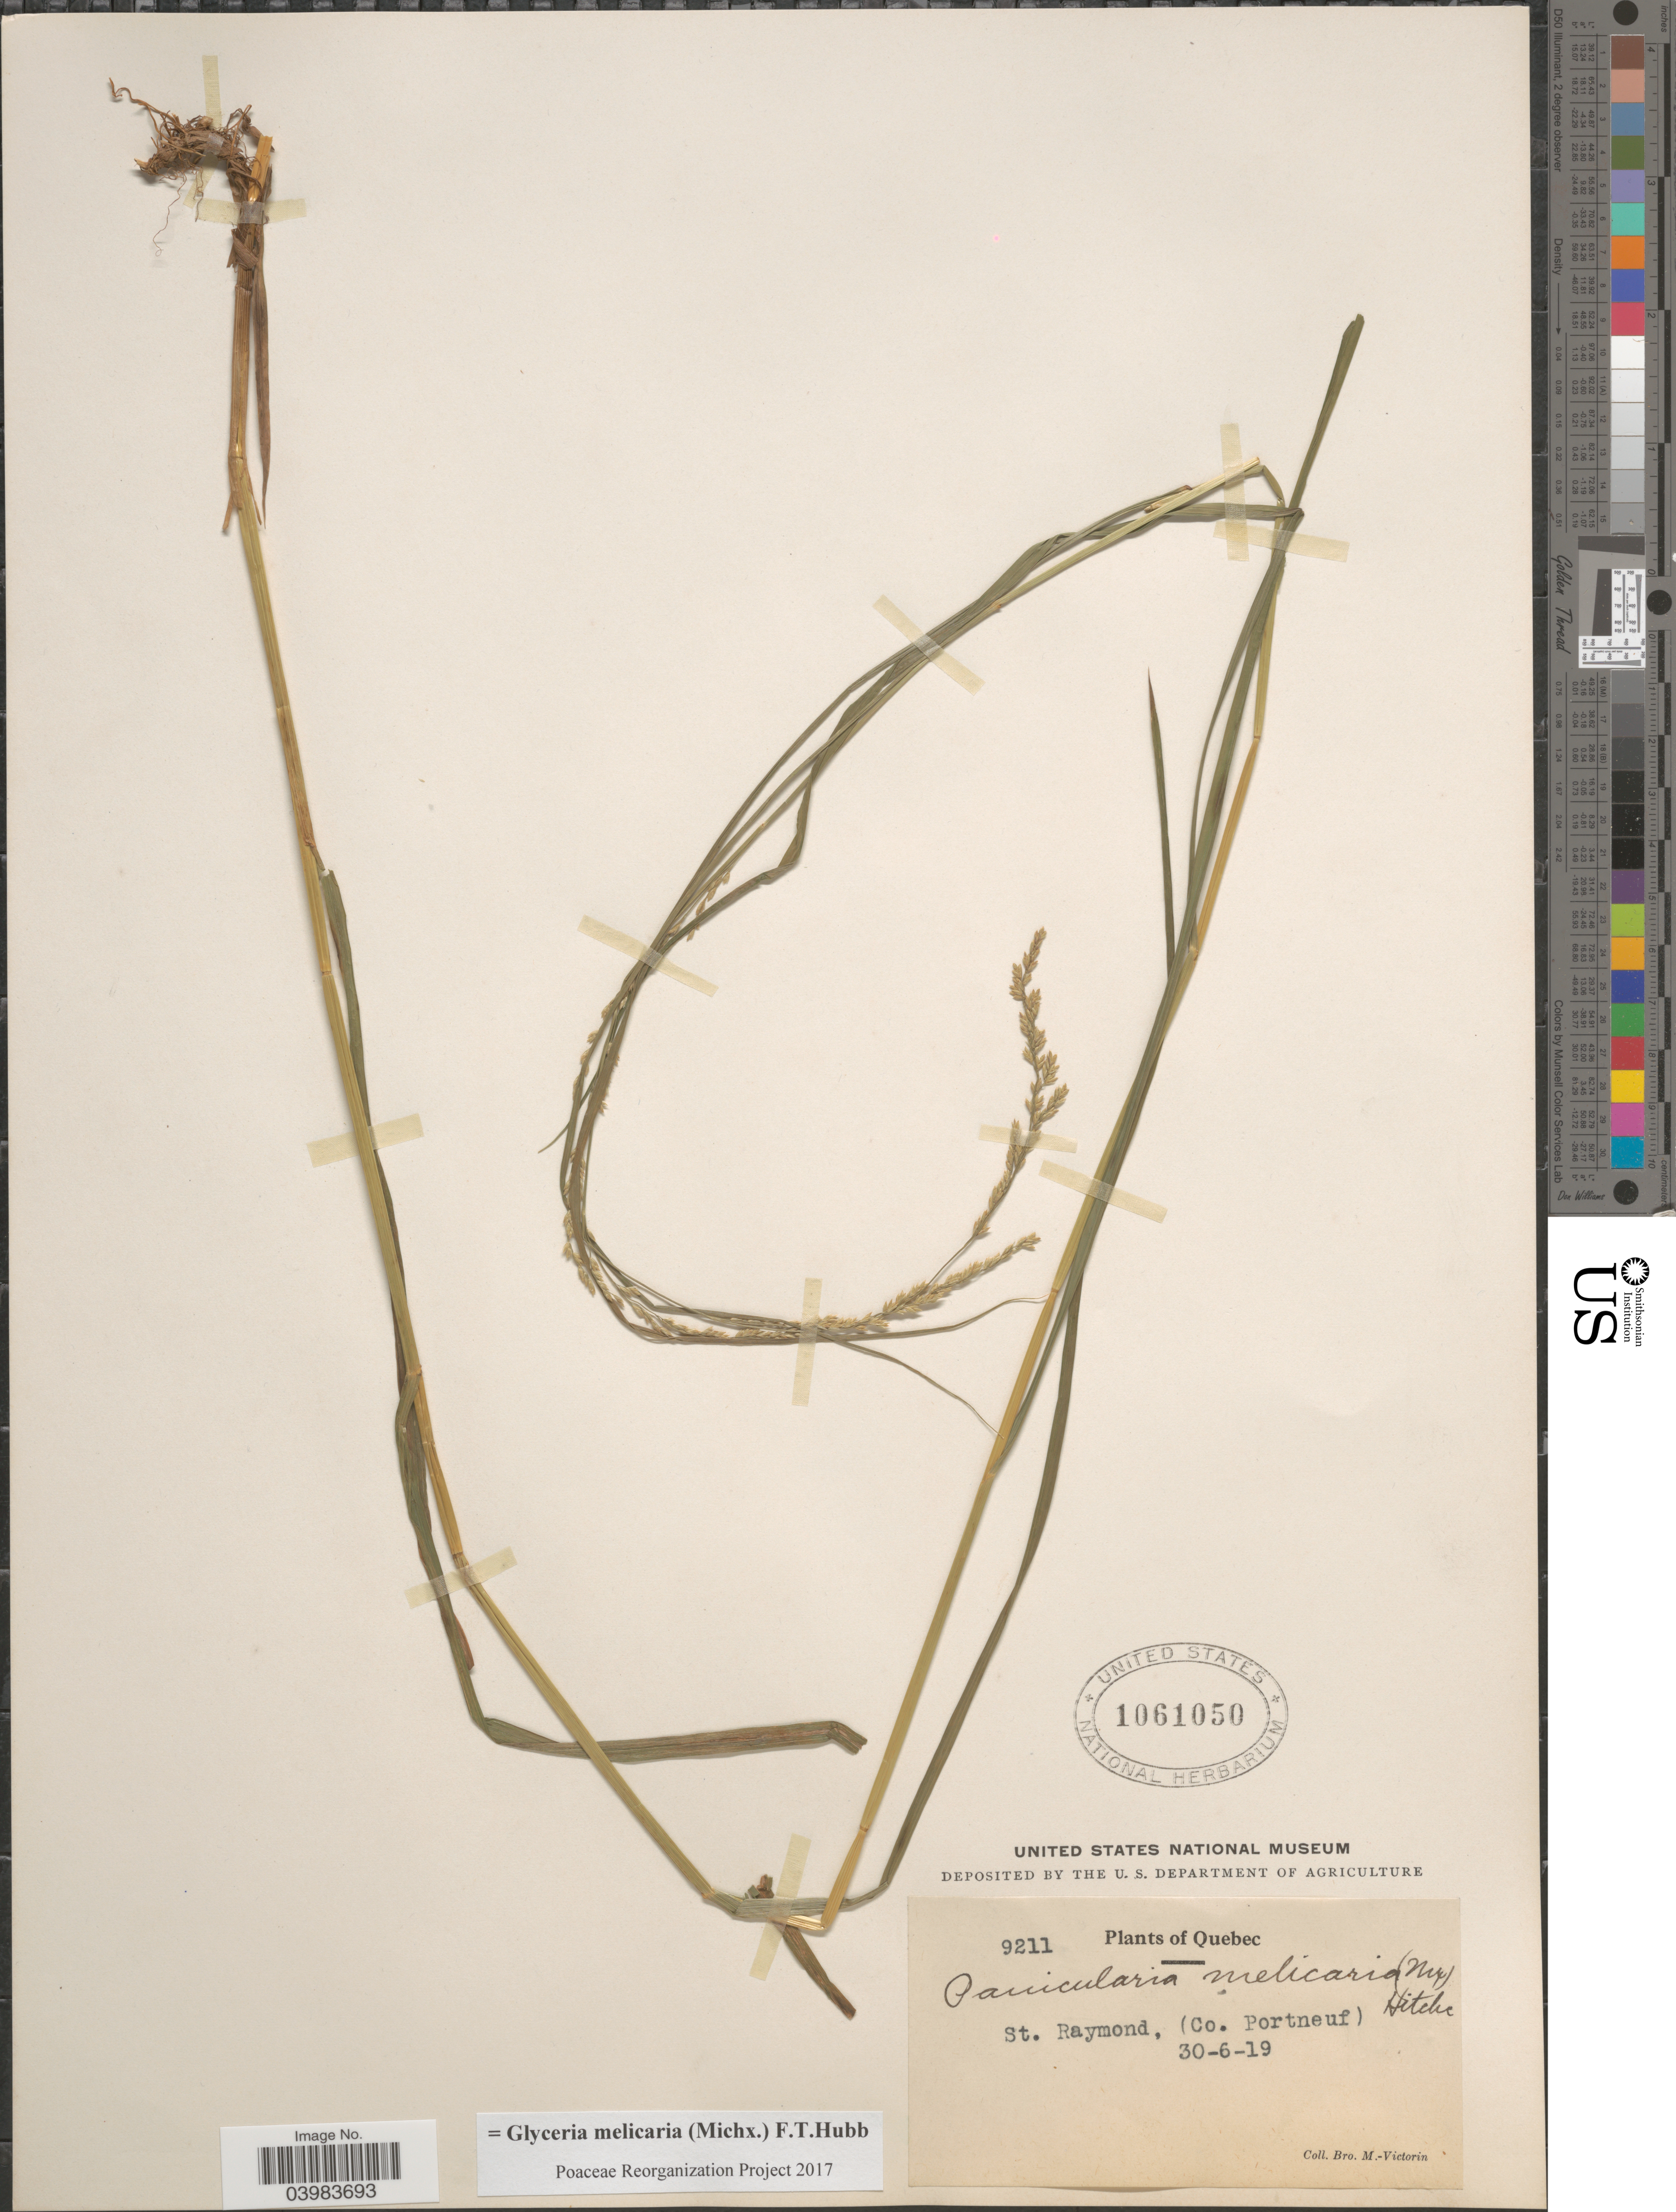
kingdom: Plantae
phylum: Tracheophyta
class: Liliopsida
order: Poales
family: Poaceae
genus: Glyceria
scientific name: Glyceria melicaria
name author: (Michx.) F.T. Hubb.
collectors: Fr. Marie-Victorin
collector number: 9211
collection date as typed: Transcribed d/m/y: 30/6/19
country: Canada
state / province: Quebec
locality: St. Raymond, (Co. Portneuf).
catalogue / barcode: US 1061050